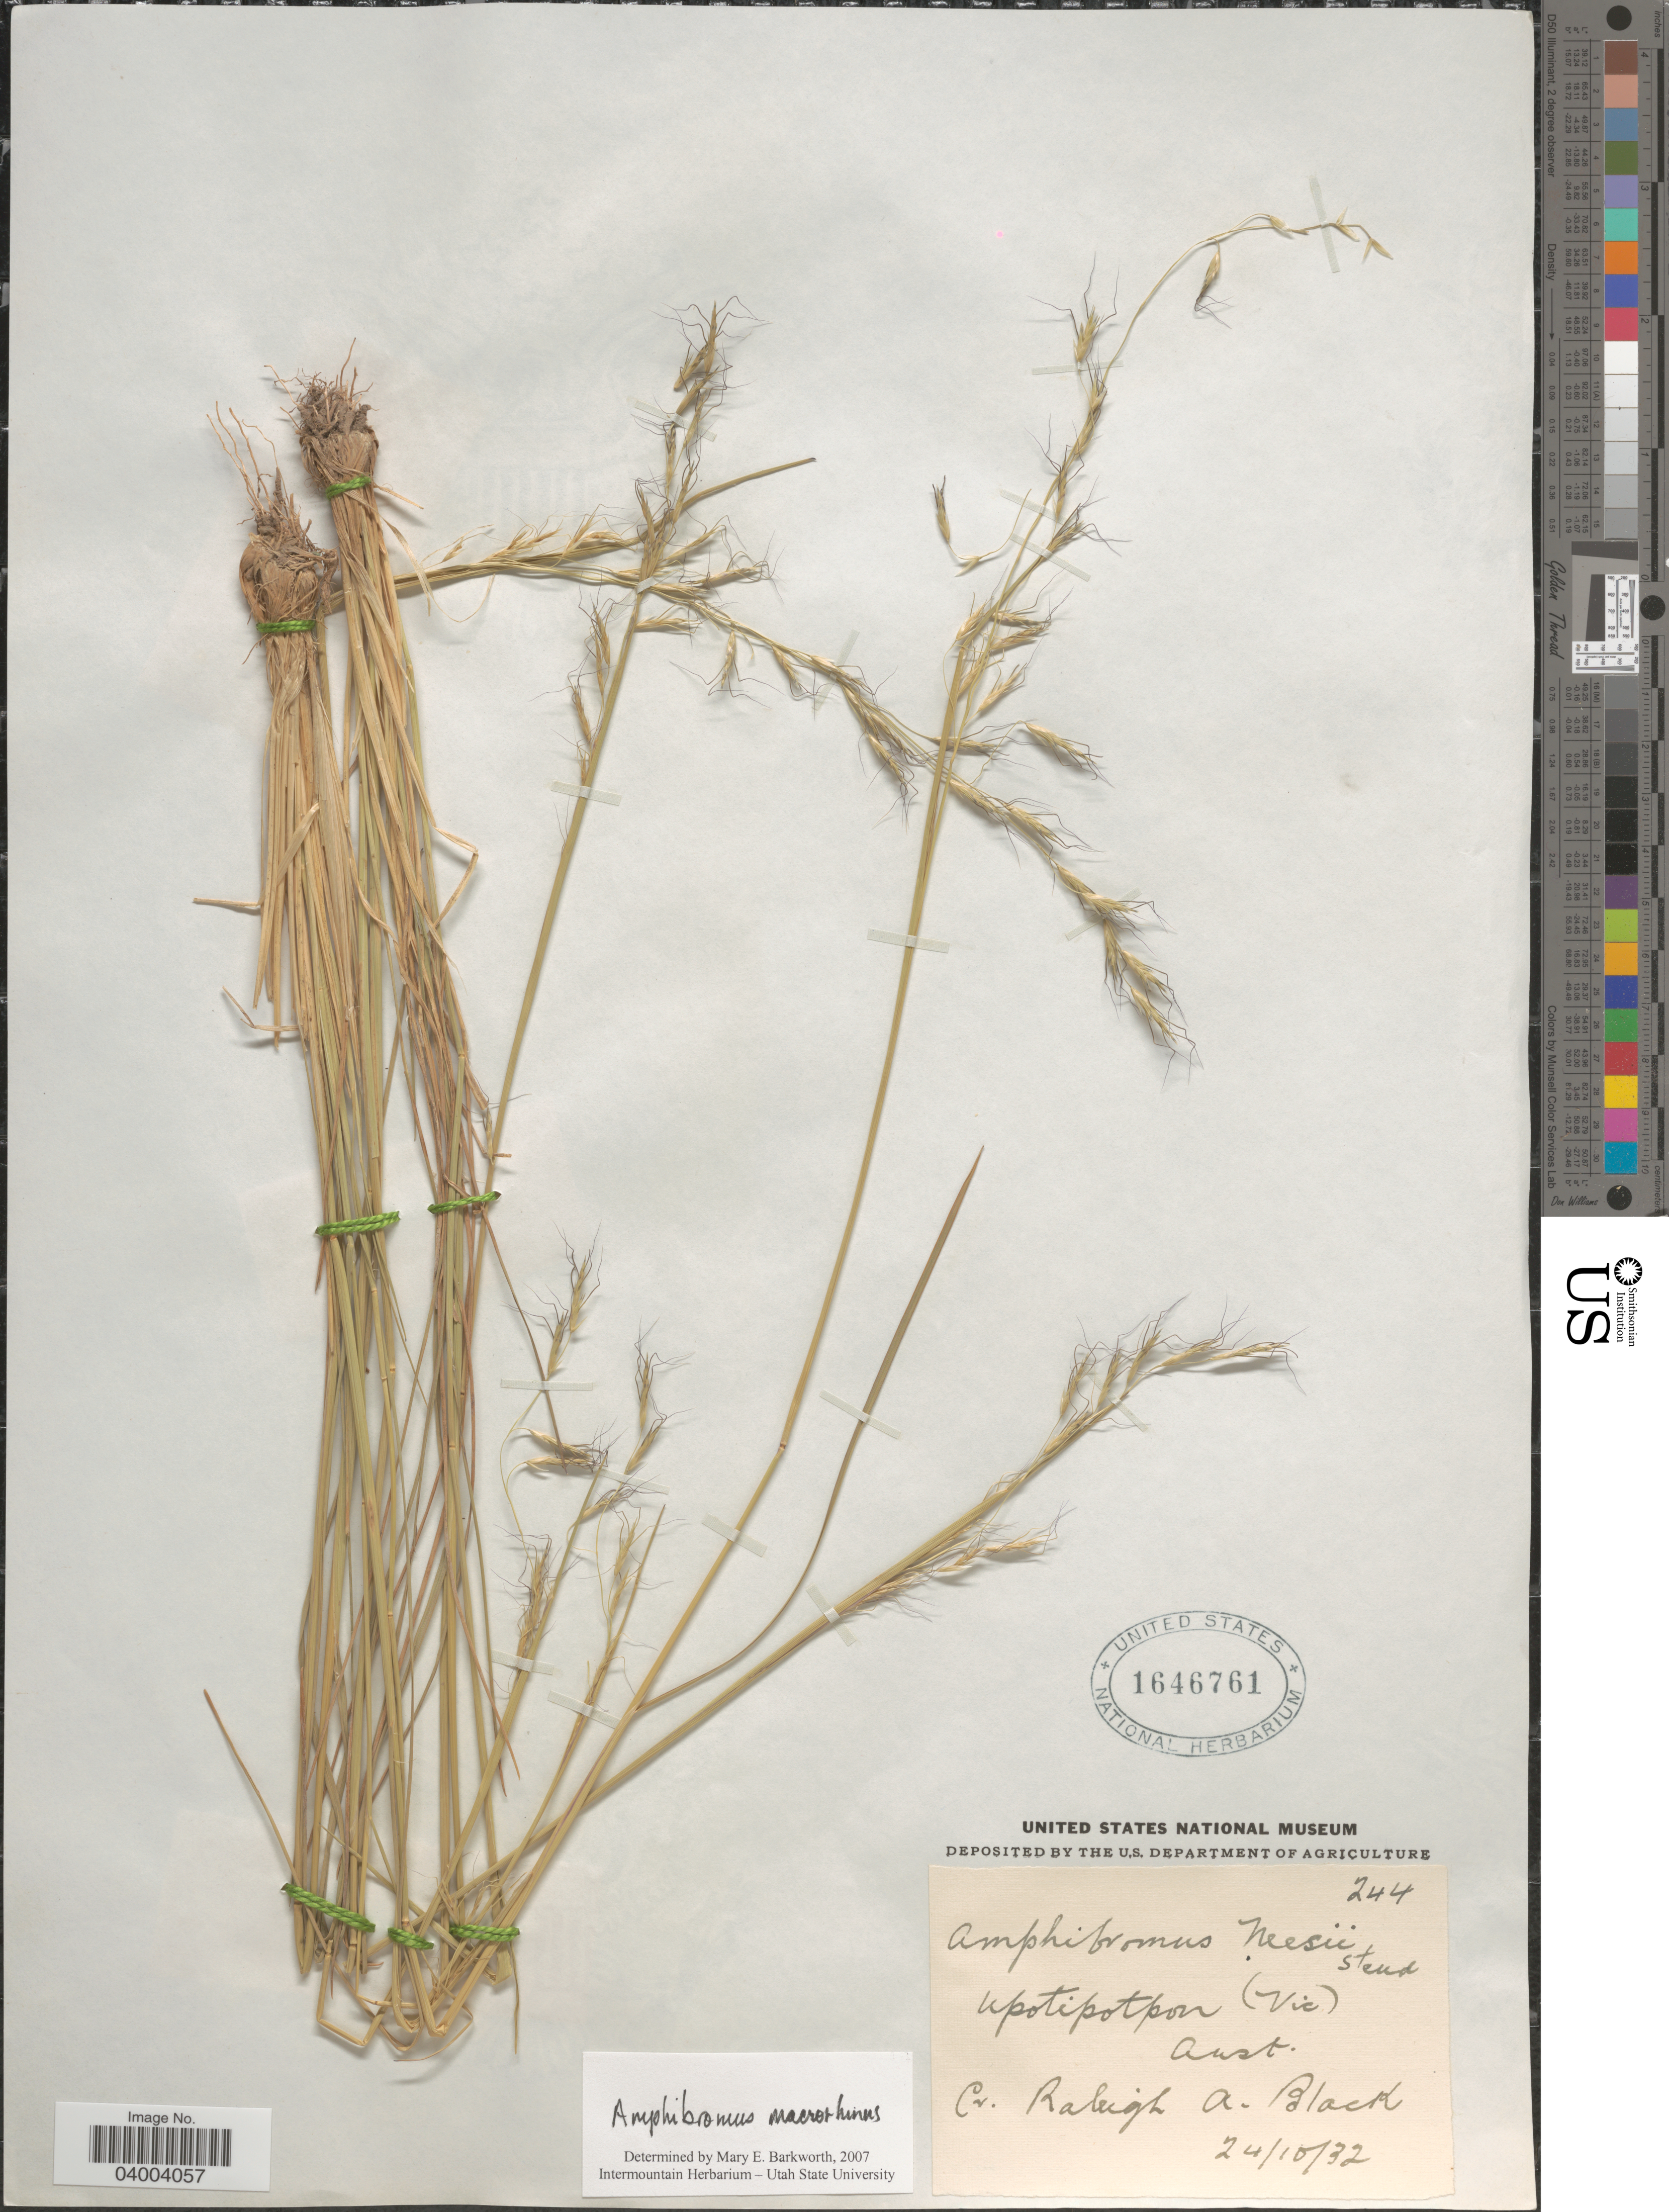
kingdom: Plantae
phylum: Tracheophyta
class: Liliopsida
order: Poales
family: Poaceae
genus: Amphibromus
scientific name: Amphibromus neesii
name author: Steud.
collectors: R. A. Black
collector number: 244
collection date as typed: Transcribed d/m/y: 24/10/32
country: Australia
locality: Upotipotpon (Vic). Aust.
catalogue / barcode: US 1646761